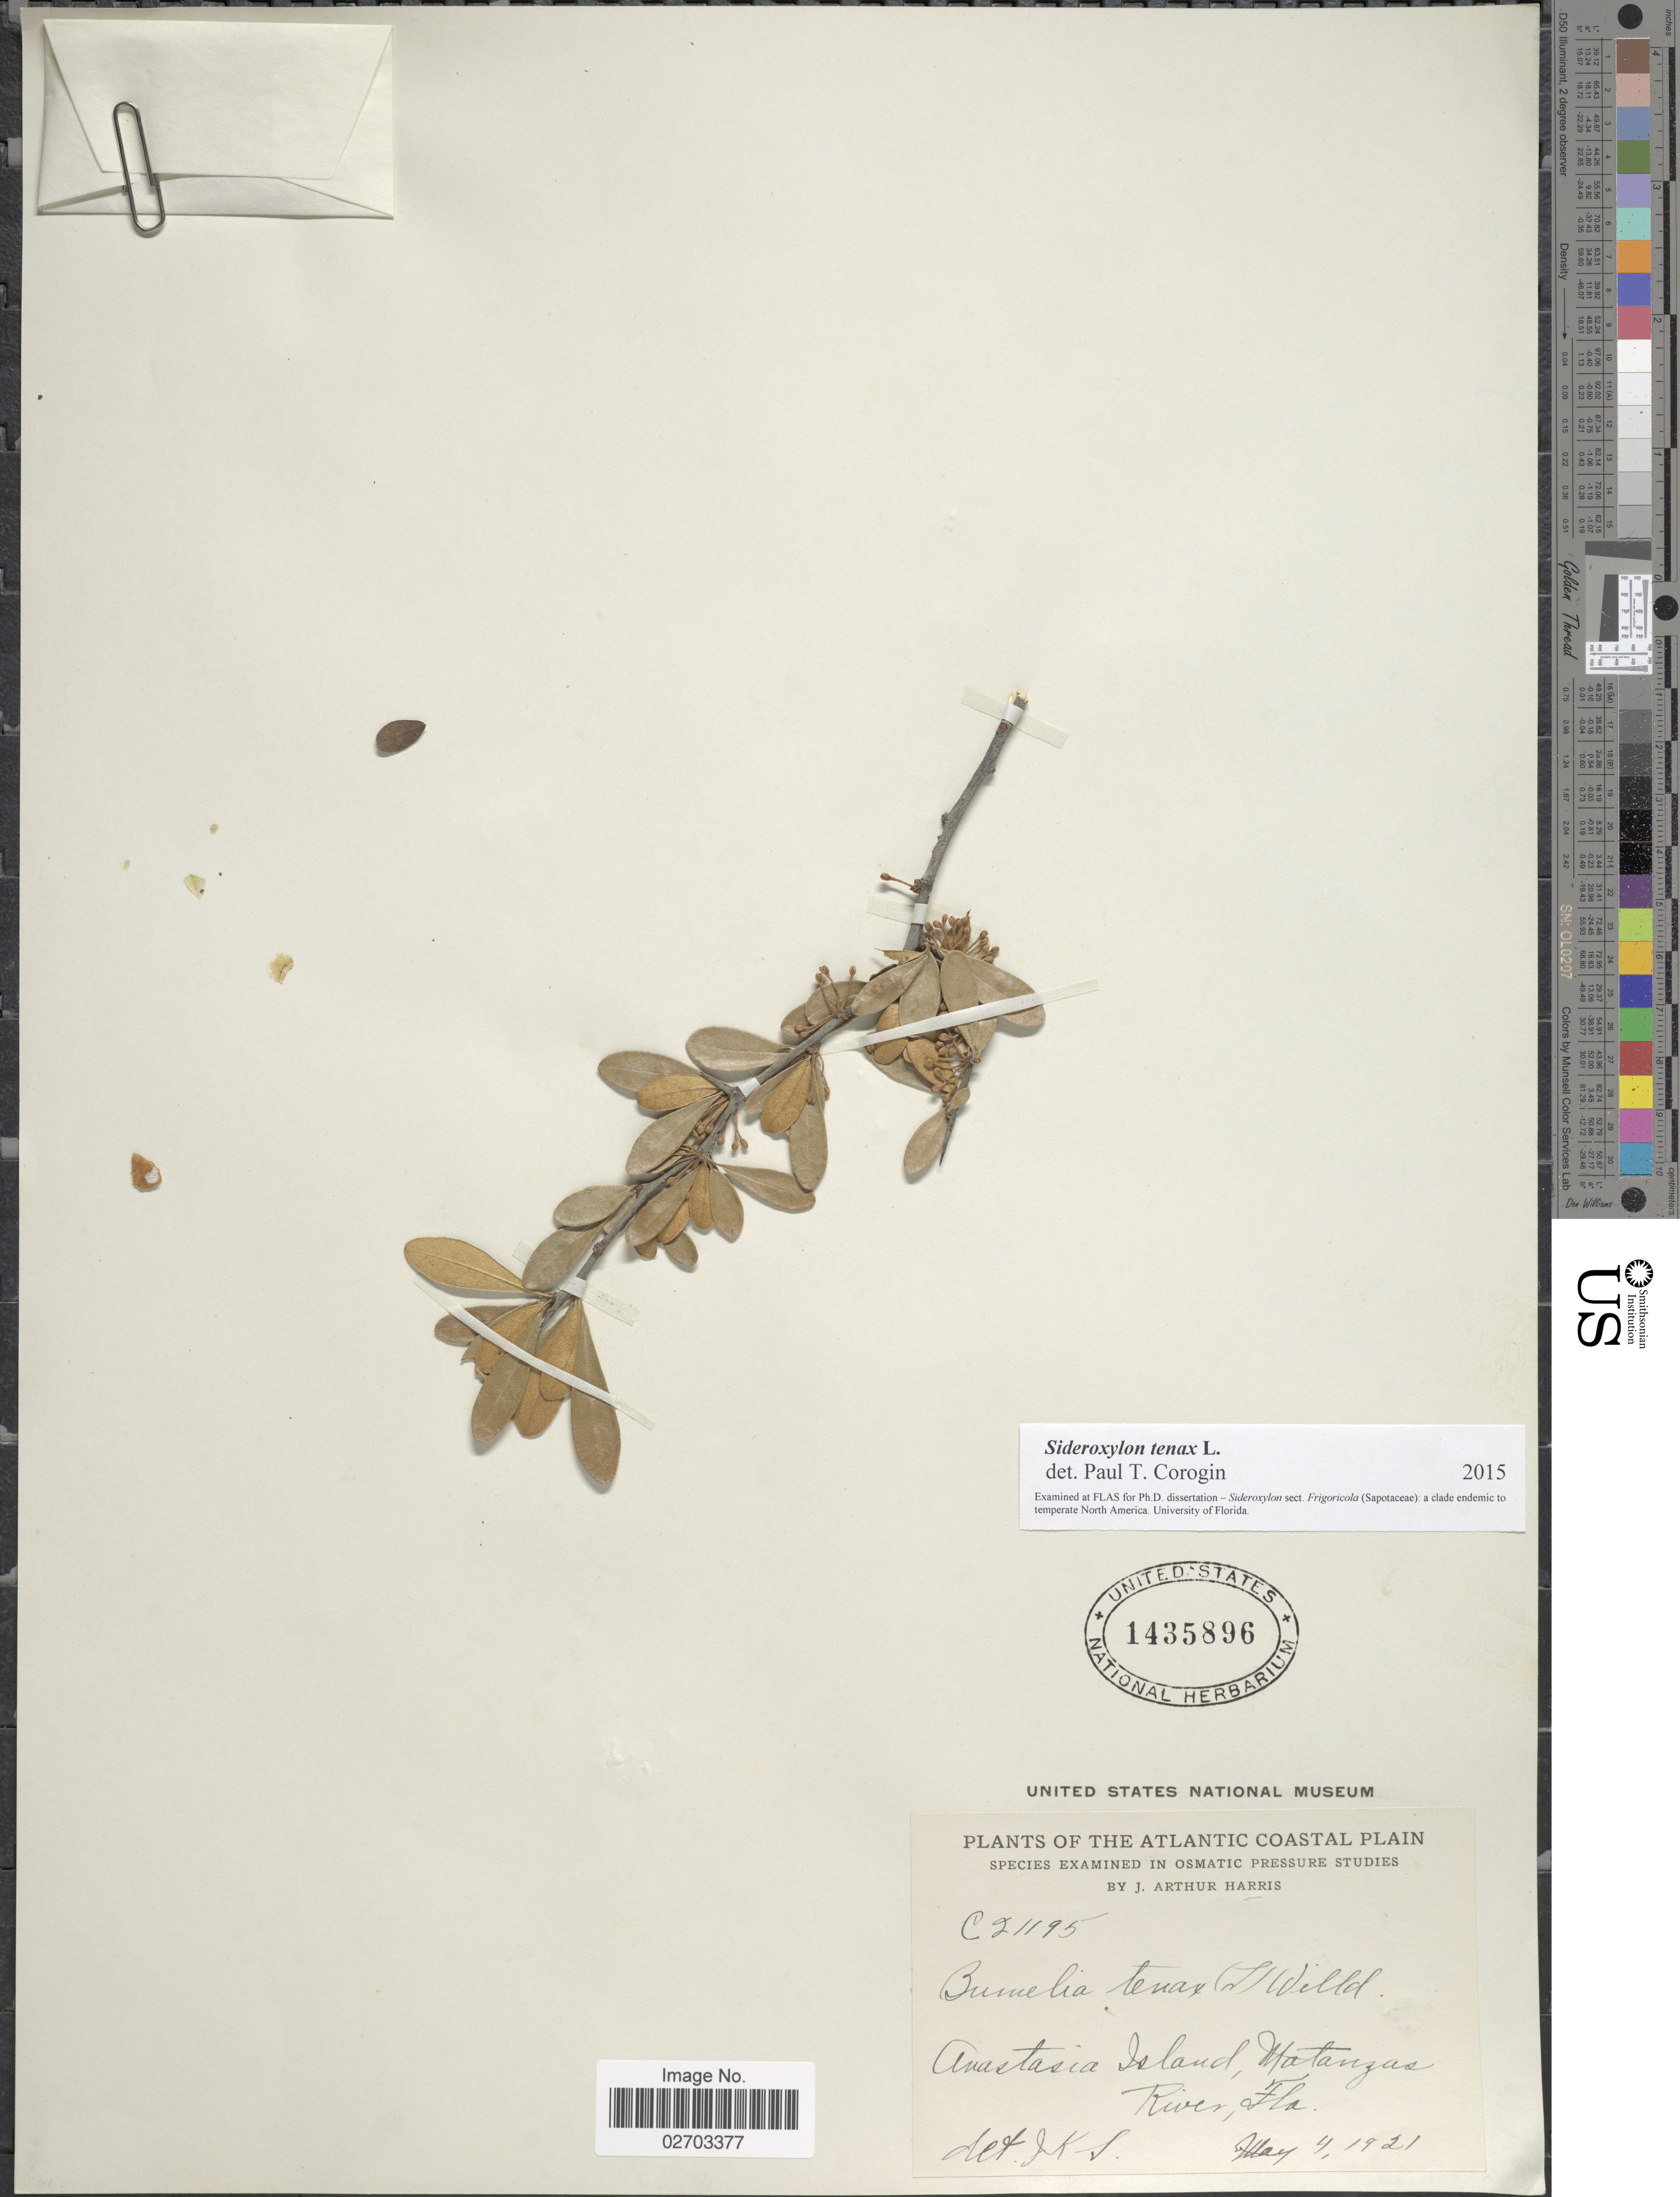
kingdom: Plantae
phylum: Tracheophyta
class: Magnoliopsida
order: Ericales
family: Sapotaceae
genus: Sideroxylon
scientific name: Sideroxylon tenax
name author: L.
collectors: J. A. Harris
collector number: C21195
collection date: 1921-05-04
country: United States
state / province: Florida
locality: The Atlantic Coastal Plain, Anastasia Island, Matanzas River,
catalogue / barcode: US 1435896